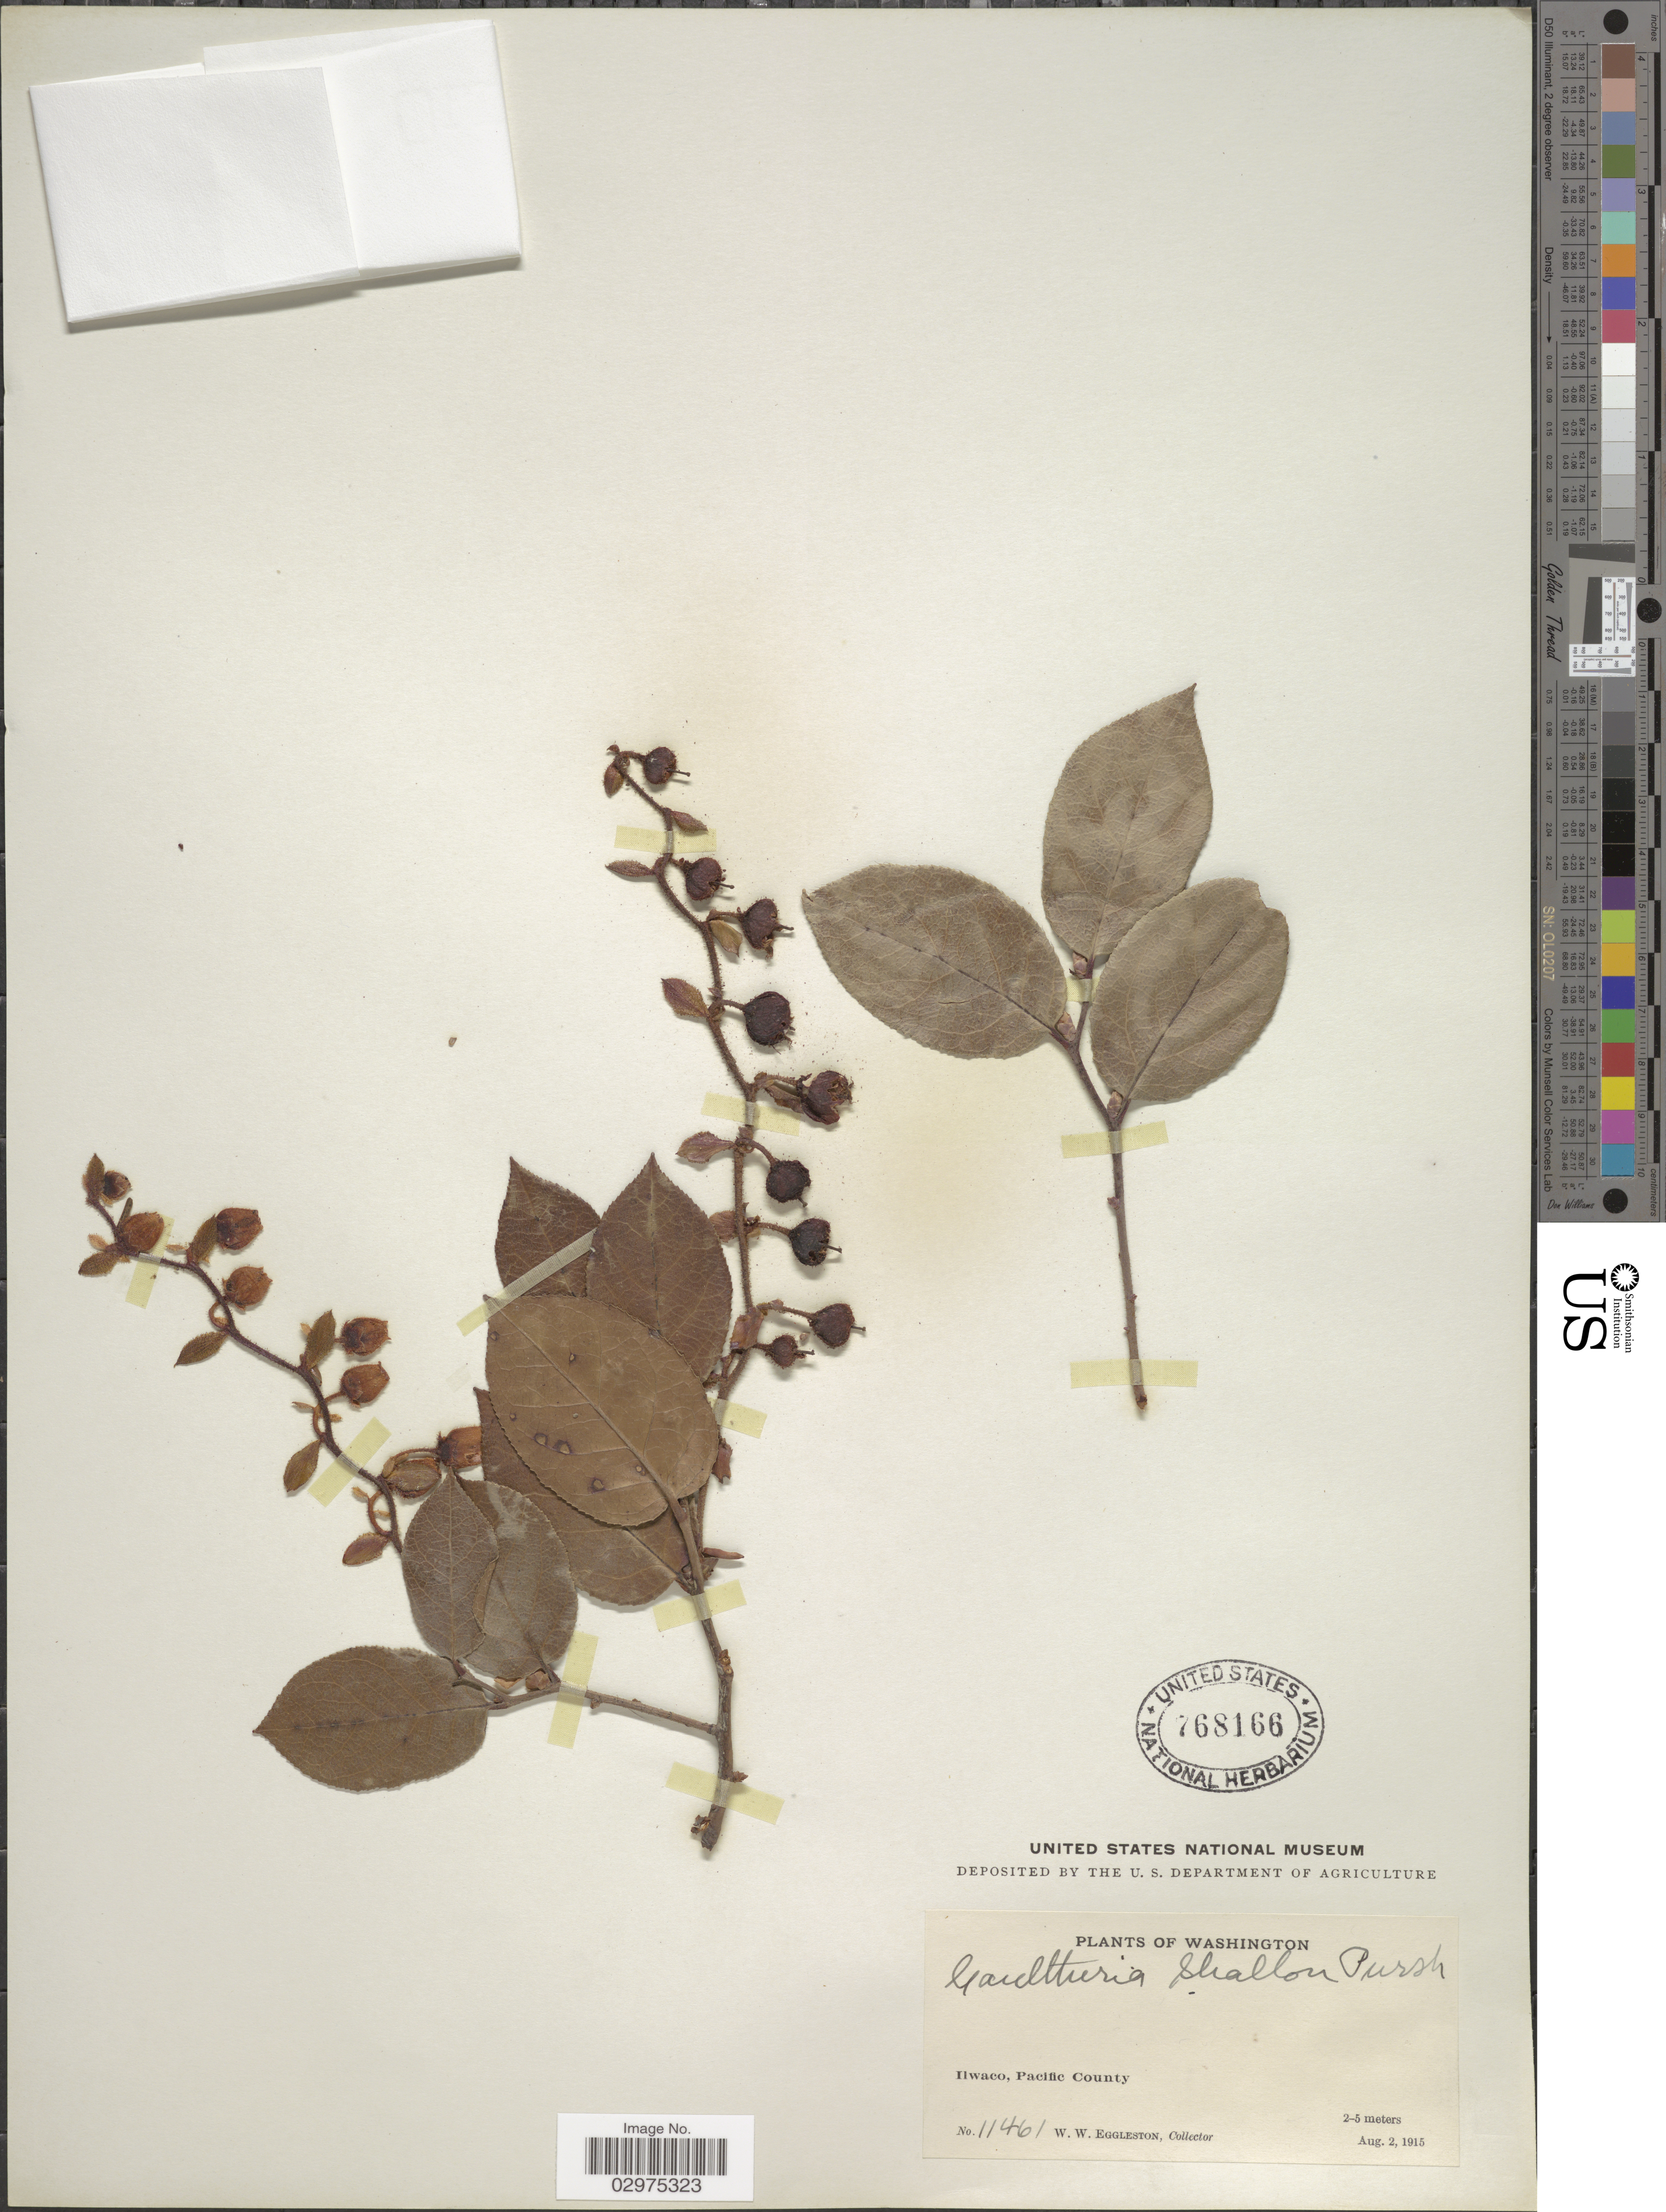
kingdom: Plantae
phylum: Tracheophyta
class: Magnoliopsida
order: Ericales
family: Ericaceae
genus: Gaultheria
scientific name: Gaultheria shallon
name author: Pursh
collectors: W. W. Eggleston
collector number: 11461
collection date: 1915-08-02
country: United States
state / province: Washington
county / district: Pacific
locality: Ilwaco, Pacific County.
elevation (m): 2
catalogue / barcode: US 768166